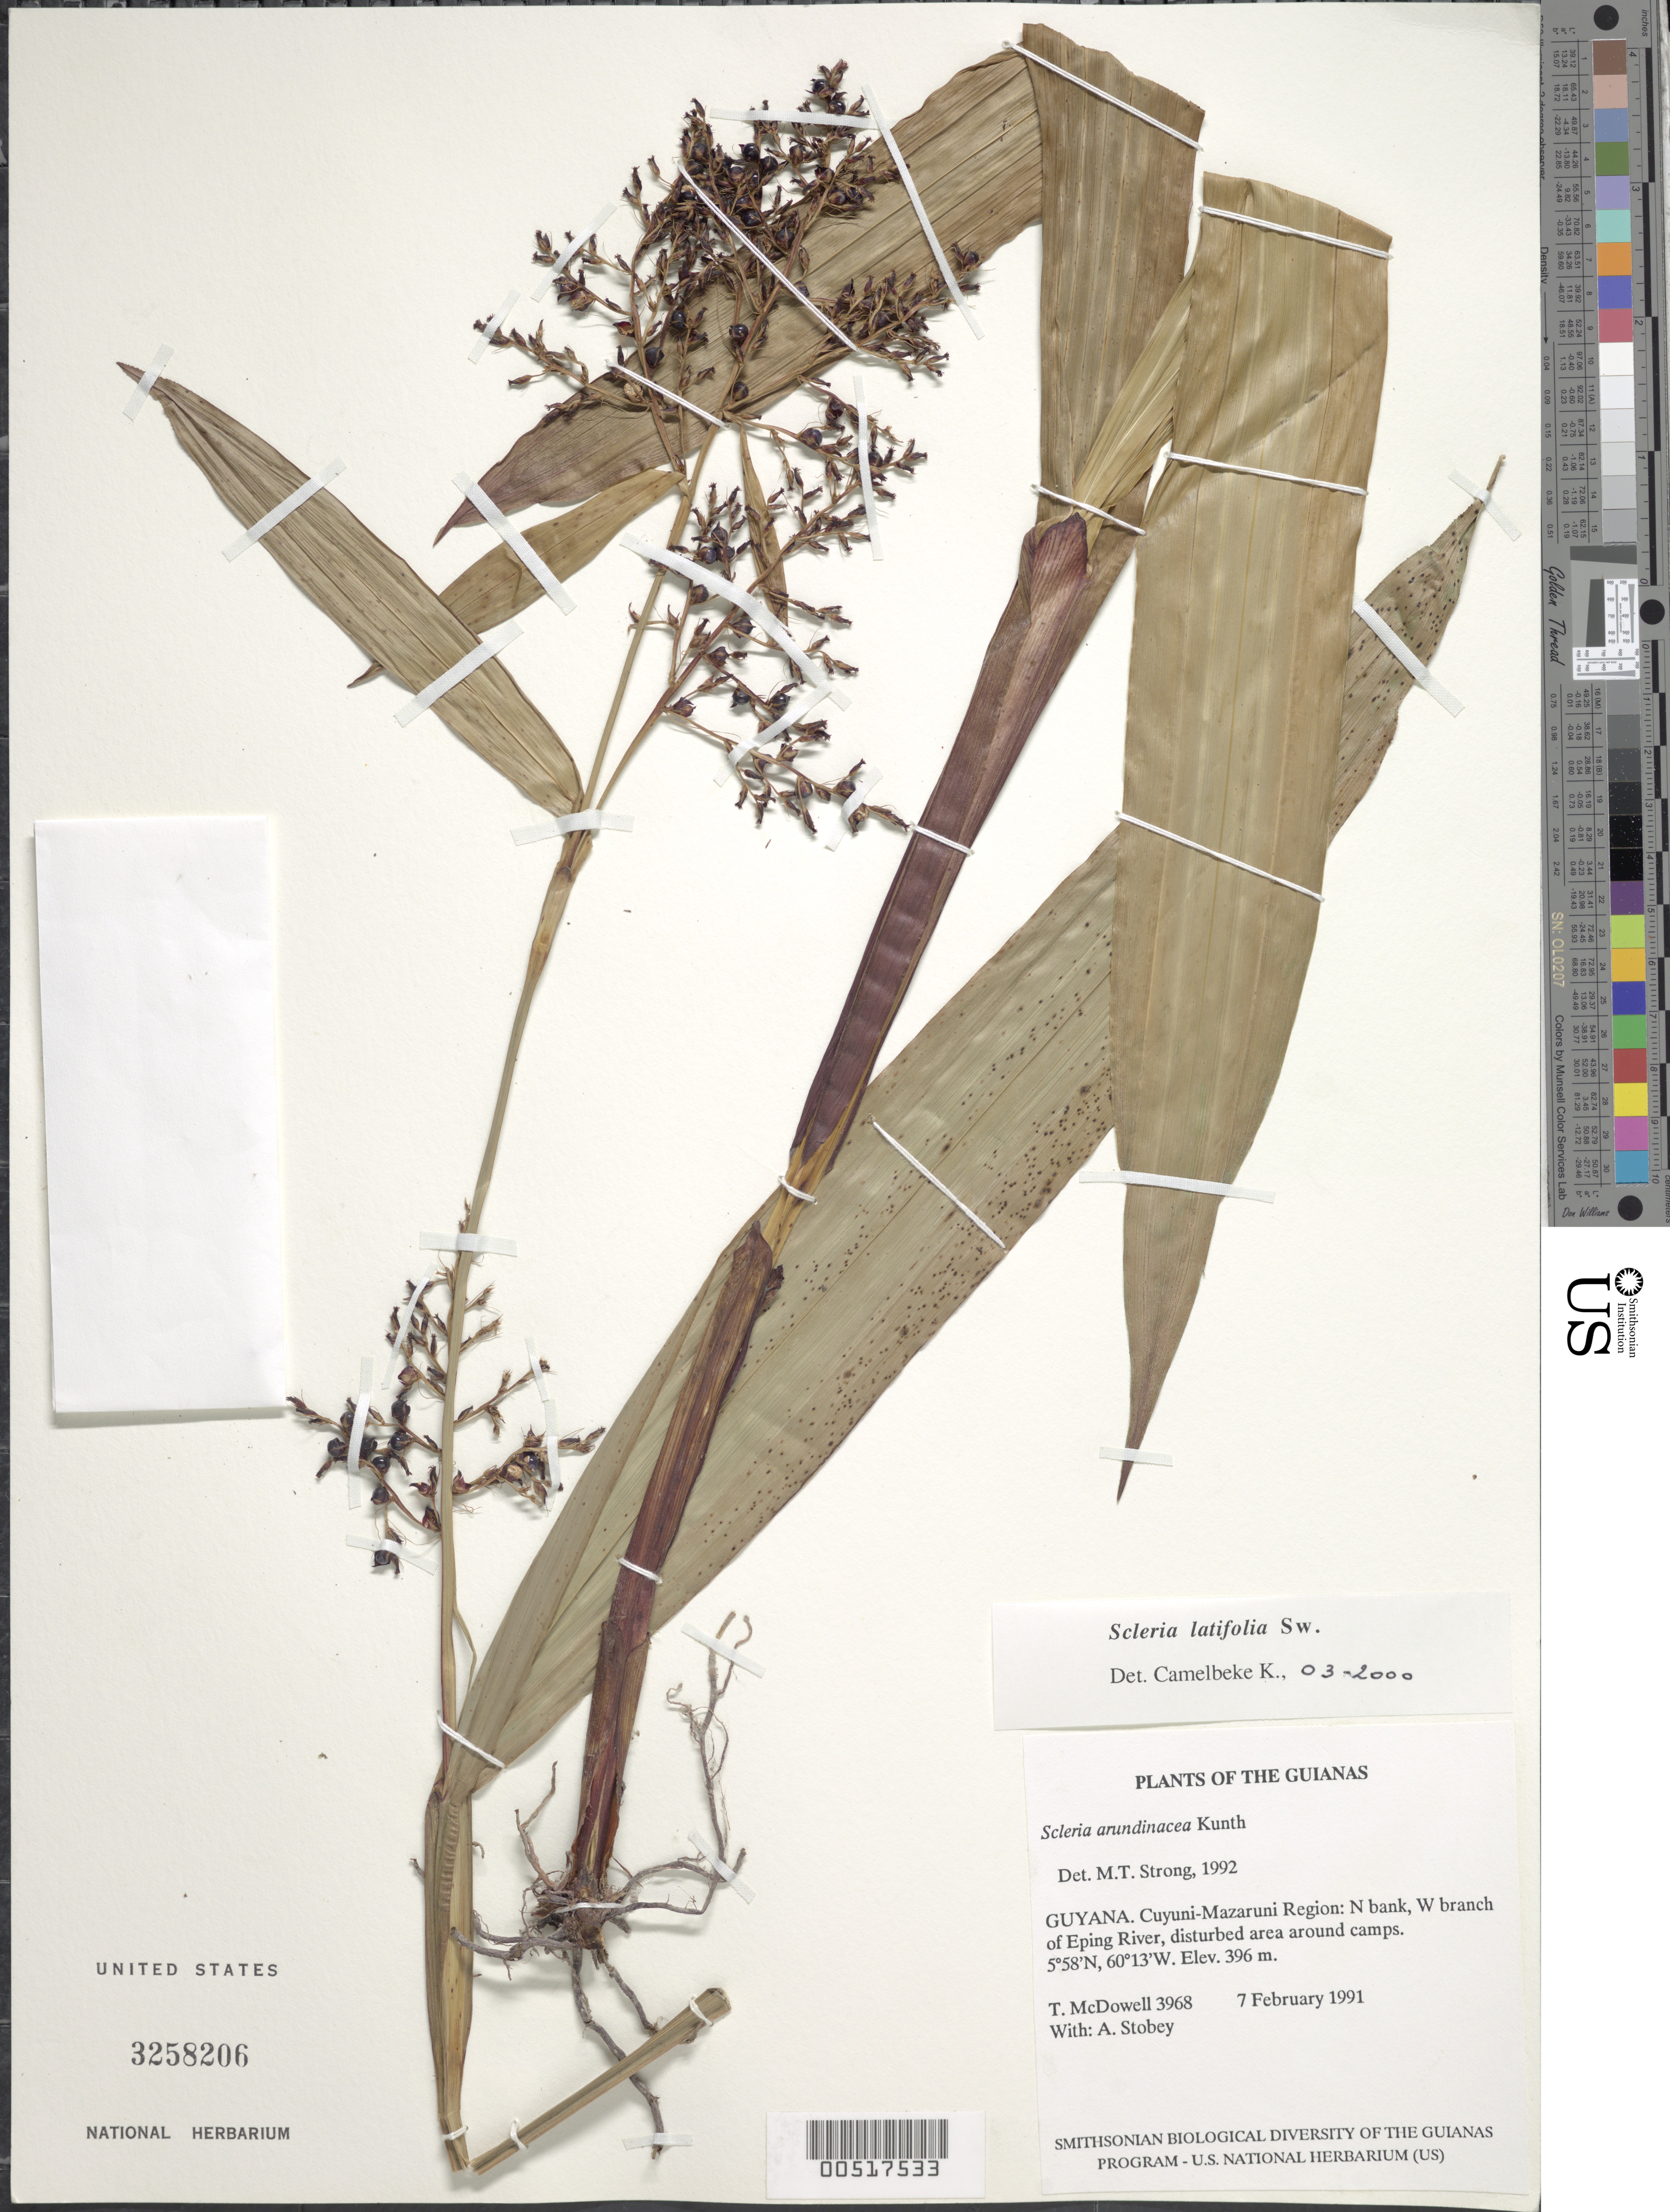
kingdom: Plantae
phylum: Tracheophyta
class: Liliopsida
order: Poales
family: Cyperaceae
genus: Scleria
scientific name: Scleria latifolia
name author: Sw.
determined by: Camelbeke, K.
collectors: T. McDowell & A. Stobey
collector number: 3968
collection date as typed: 7 February 1991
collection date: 1991-02-07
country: Guyana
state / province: Cuyuni-Mazaruni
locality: N bank, W branch of Eping River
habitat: Disturbed area around camps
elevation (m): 396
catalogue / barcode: US 3258206